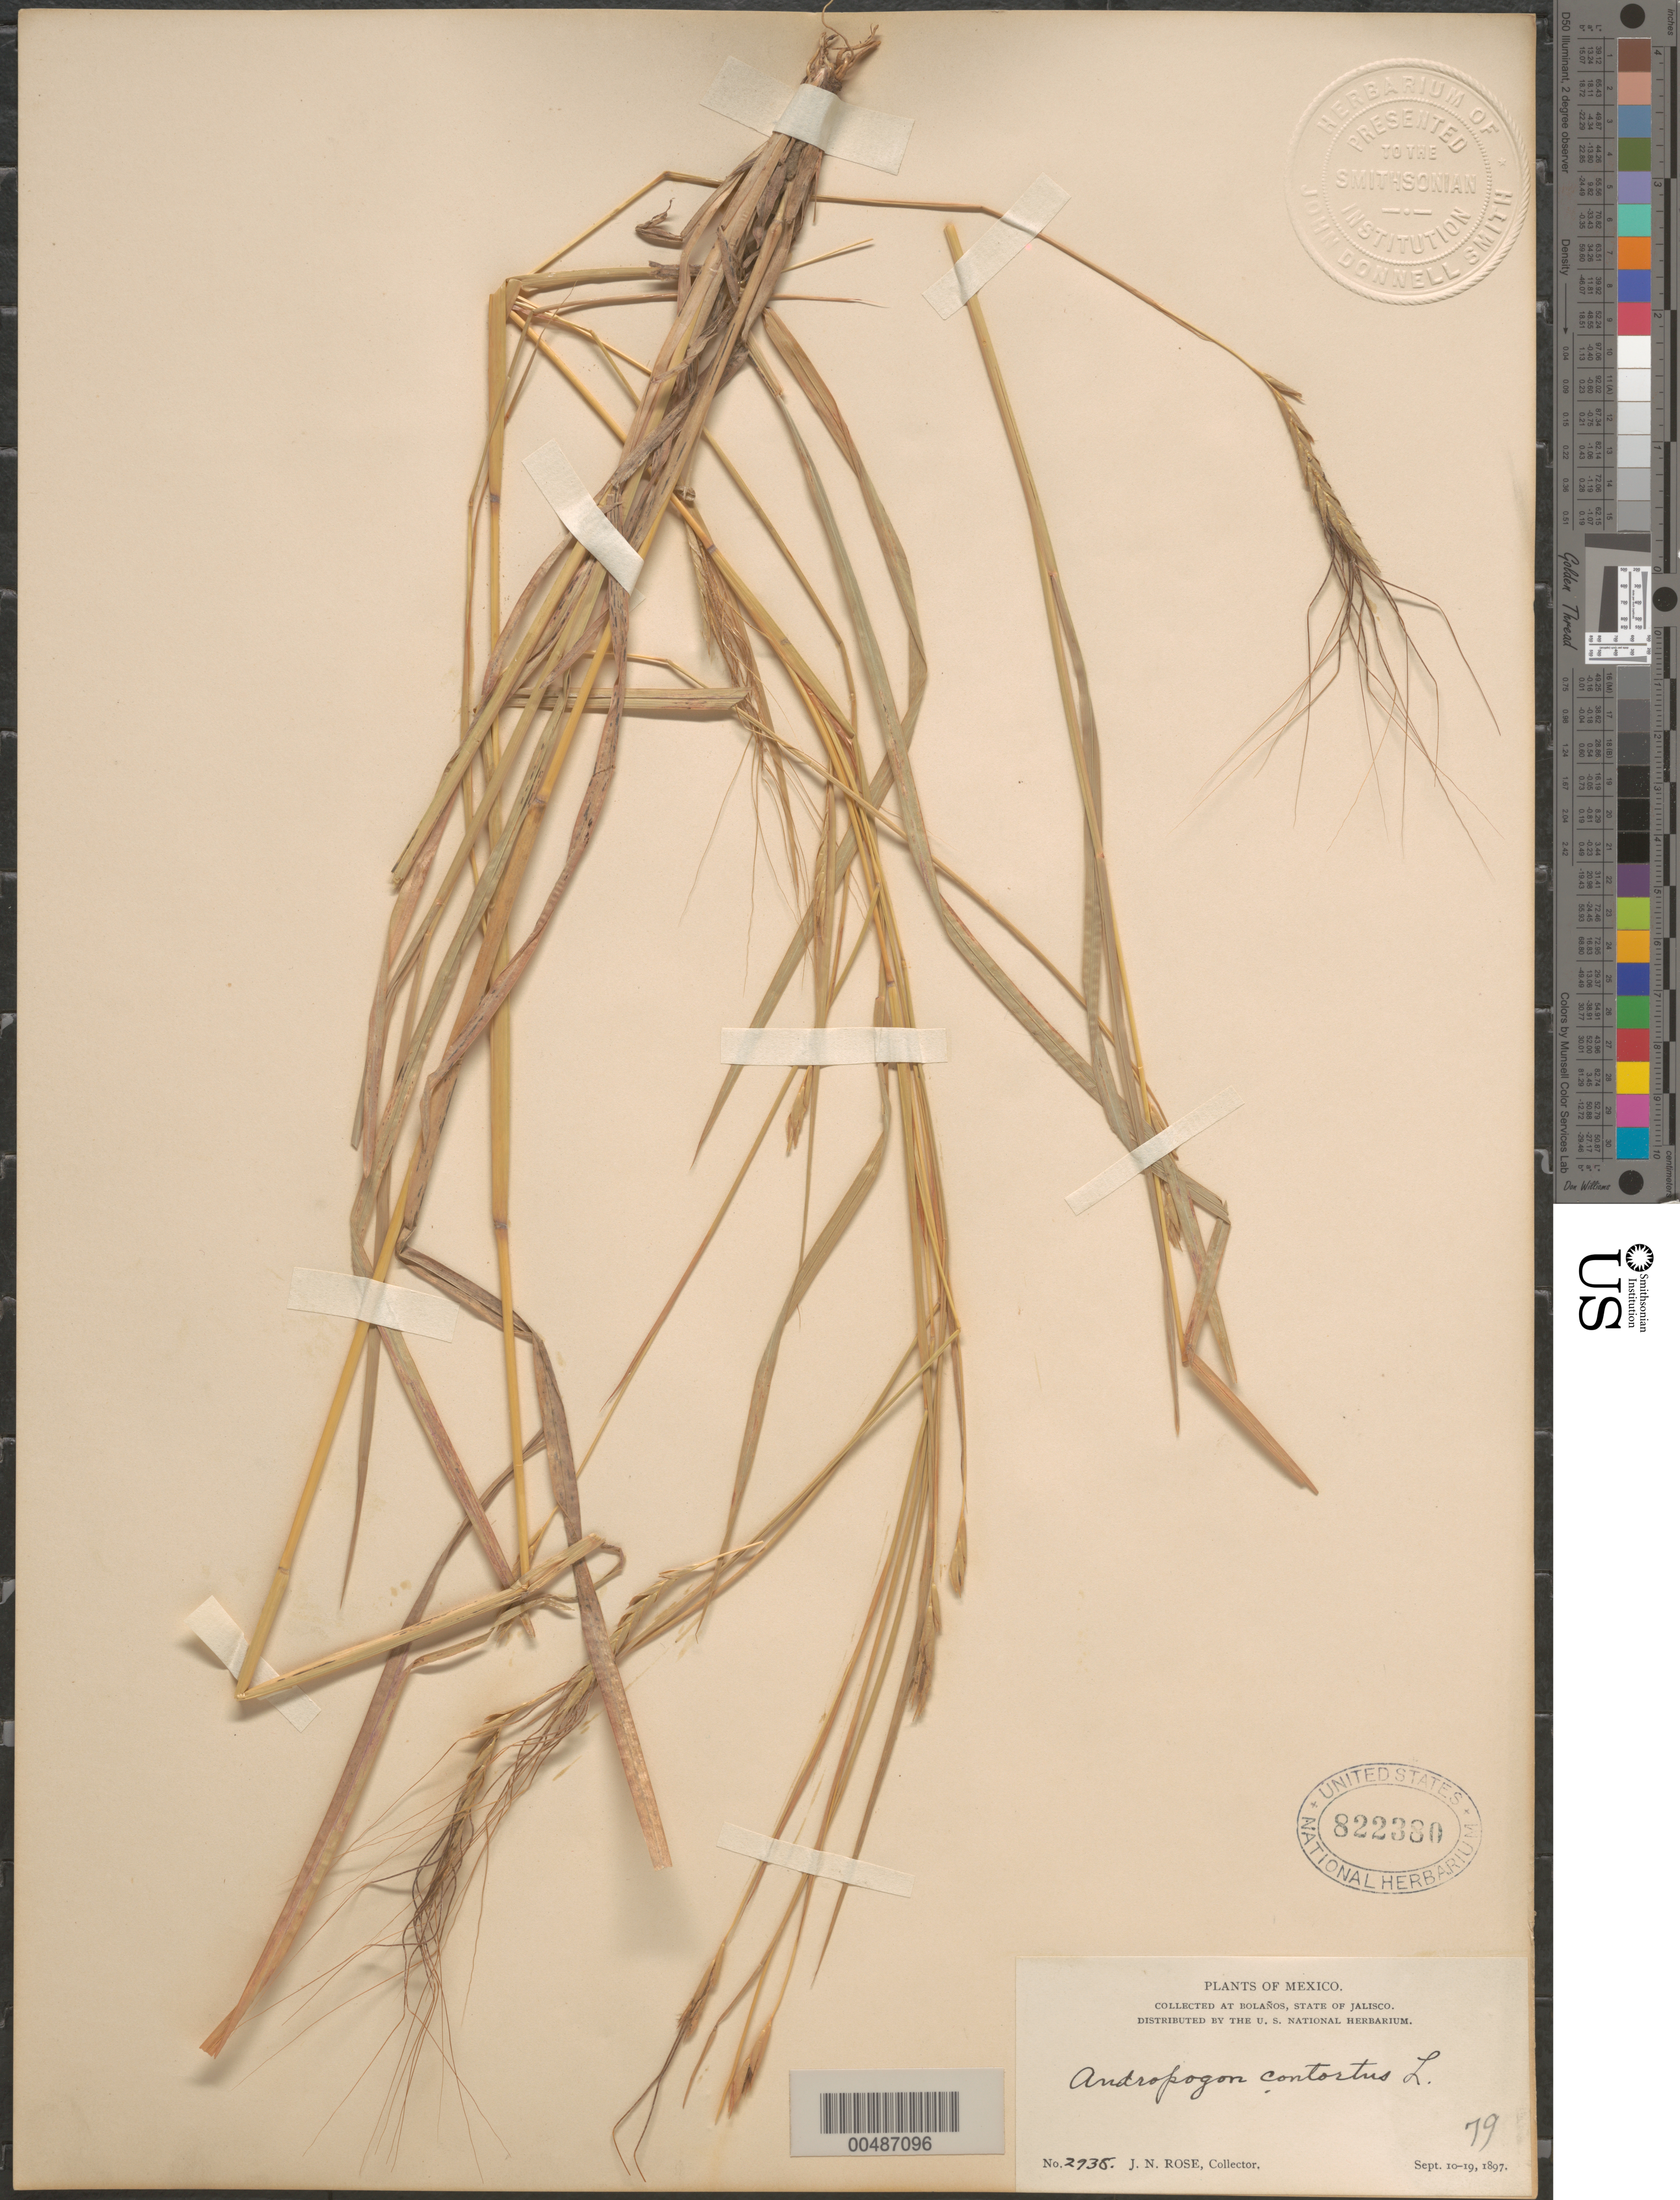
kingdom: Plantae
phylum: Tracheophyta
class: Liliopsida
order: Poales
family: Poaceae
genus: Heteropogon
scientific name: Heteropogon contortus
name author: (L.) P. Beauv. ex Roem. & Schult.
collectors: J. N. Rose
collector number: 2938 (79)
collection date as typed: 10 Sep 1897 to 19 Sep 1897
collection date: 1897-09-10/1897-09-19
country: Mexico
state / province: Jalisco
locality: Bolaños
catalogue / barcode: US 822380